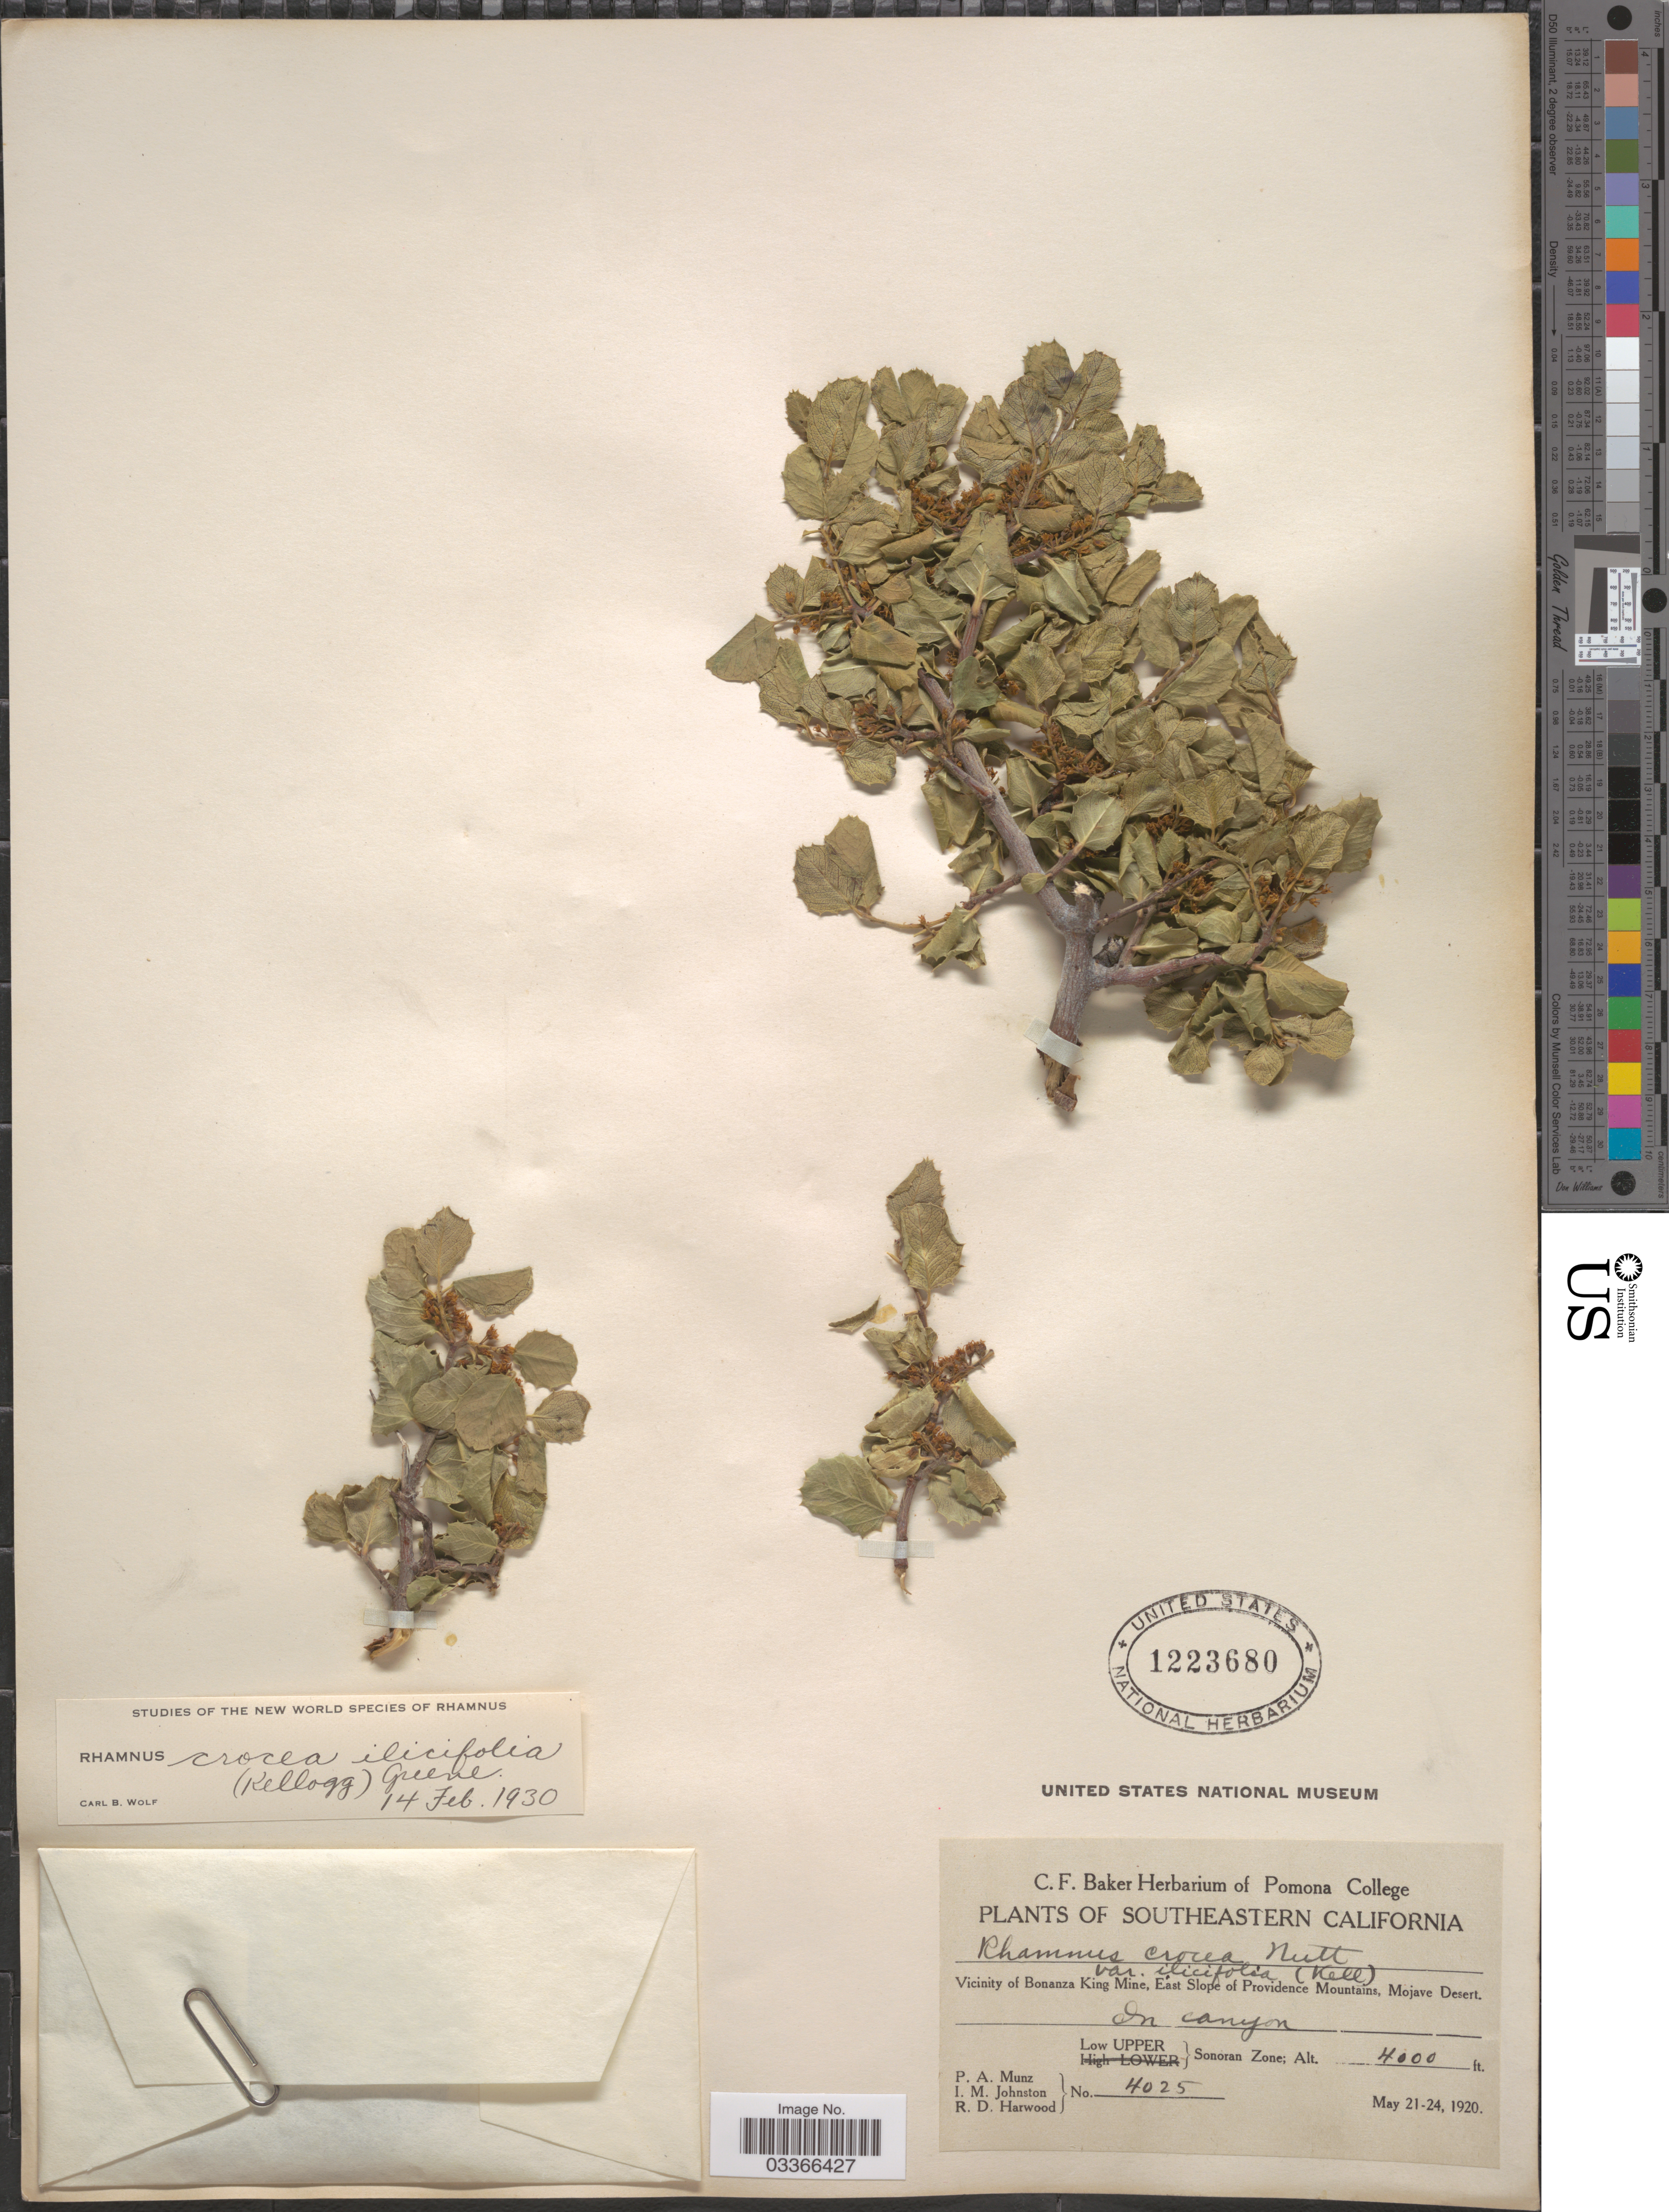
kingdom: Plantae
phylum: Tracheophyta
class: Magnoliopsida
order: Rosales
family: Rhamnaceae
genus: Rhamnus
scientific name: Rhamnus crocea var. ilicifolia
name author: (Kellogg) Greene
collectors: P. A. Munz, I.M. Johnston & R. Harwood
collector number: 4025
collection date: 1920-05-21/1920-05-24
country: United States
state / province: California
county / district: San Bernardino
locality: Southeastern California. Vicinity of Bonanza King Mine, East Slope of Providence Mountains, Mojave Desert. Low Upper Sonoran Zone.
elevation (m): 1219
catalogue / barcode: US 1223680